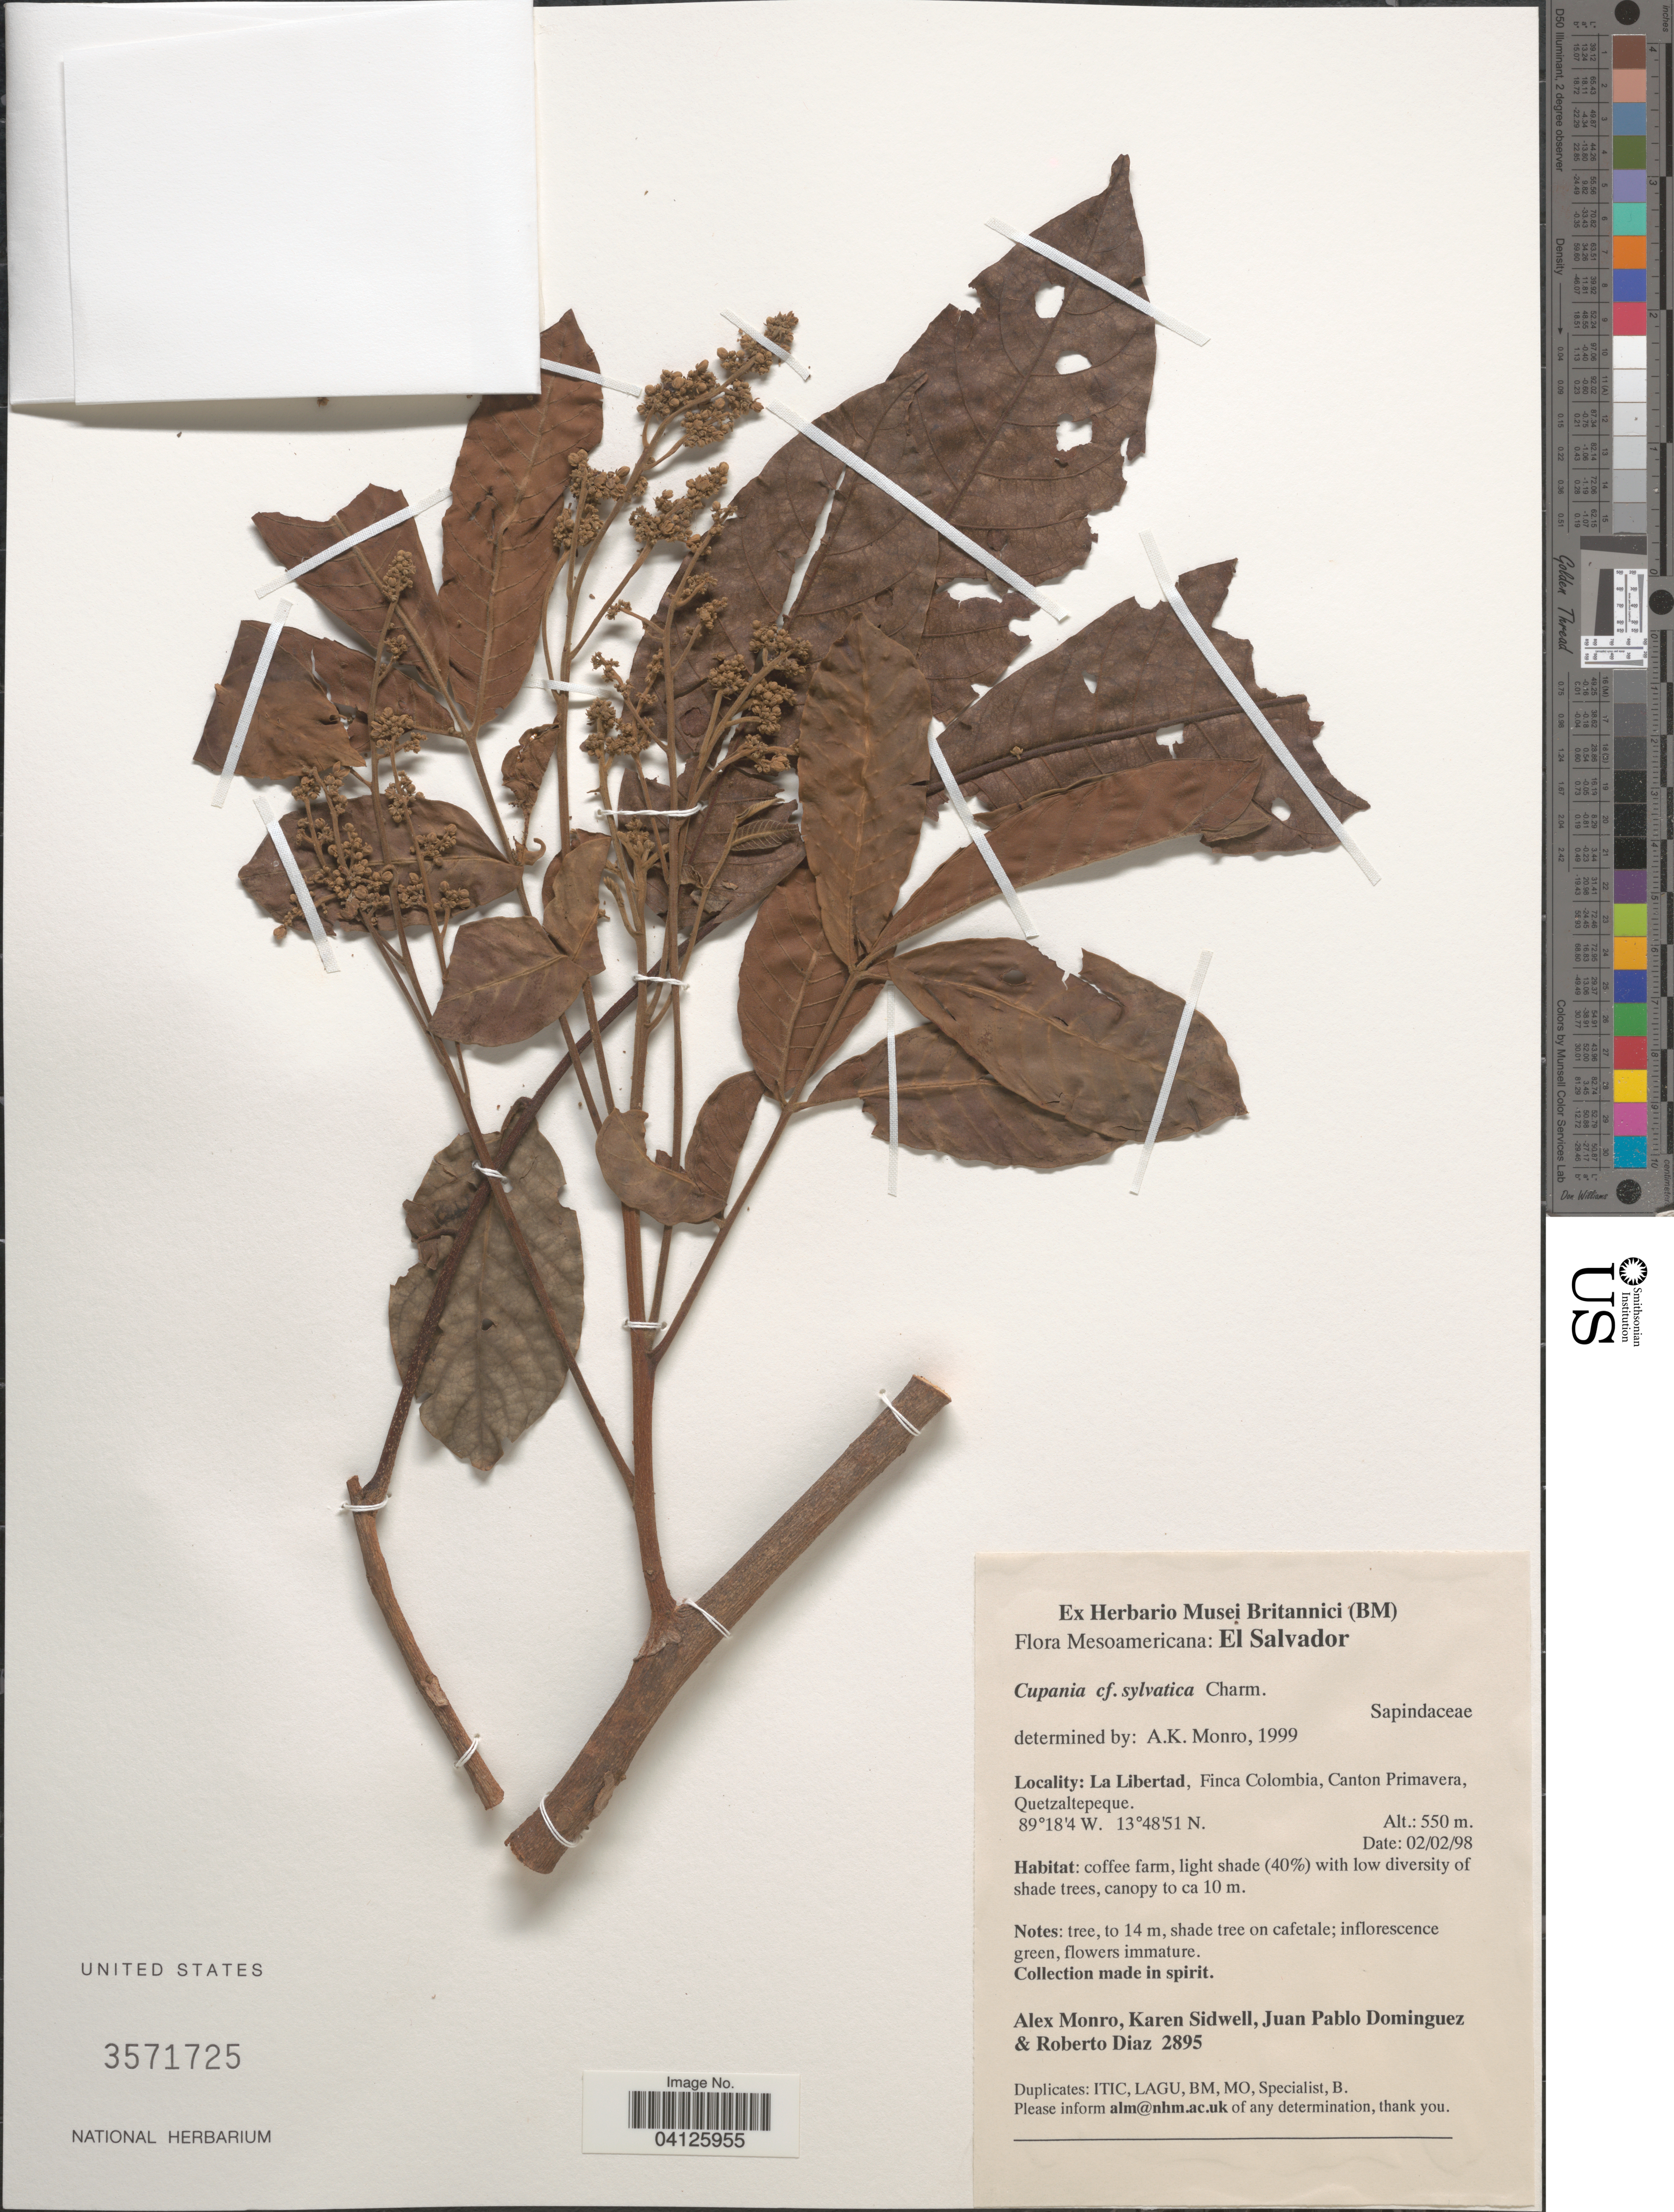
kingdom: Plantae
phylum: Tracheophyta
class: Magnoliopsida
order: Sapindales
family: Meliaceae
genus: Trichilia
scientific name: Trichilia sp.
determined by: Acevedo-Rodriguez, P., (US), Smithsonian Institution - National Museum of Natural History (UNITED STATES)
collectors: A. Monro, K. Sidwell, J. Dominguez & R. Diaz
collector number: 2895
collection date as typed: Transcribed d/m/y: 2/2/98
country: El Salvador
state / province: La Libertad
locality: Mesoamericana. Finca Colombia, Canton Primavera, Quezaltepeque.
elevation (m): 550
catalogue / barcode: US 3571725